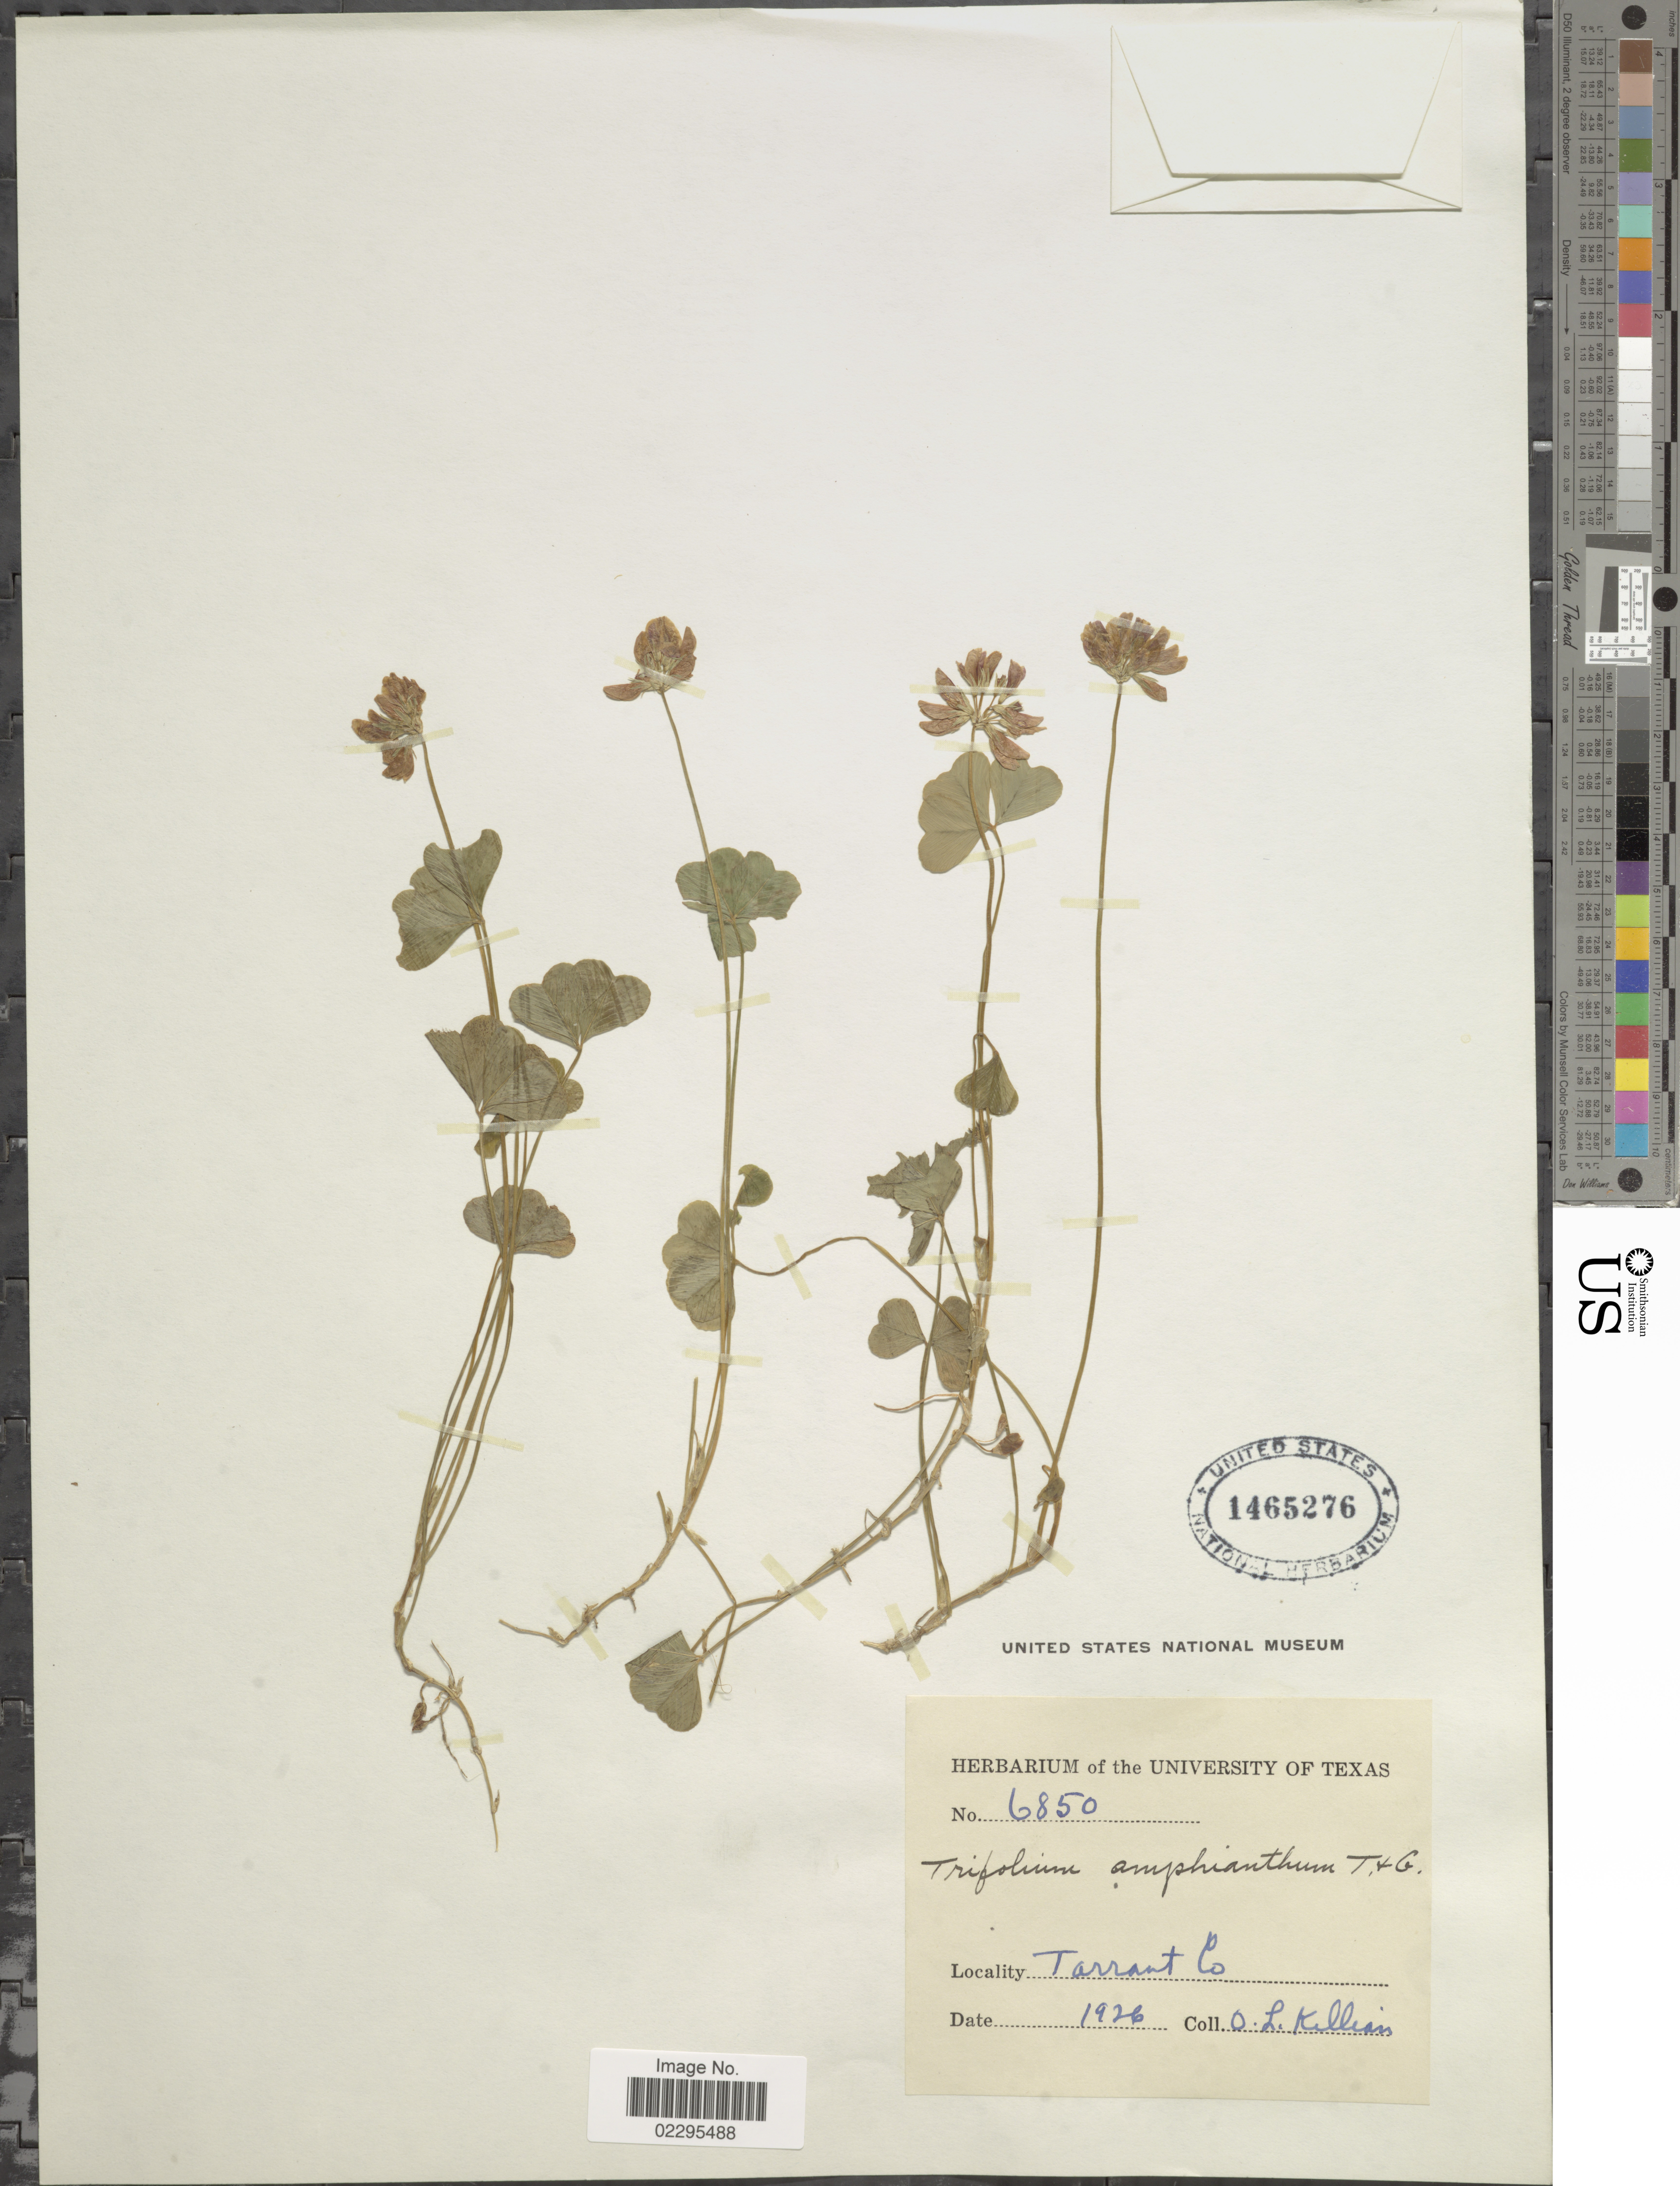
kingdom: Plantae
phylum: Tracheophyta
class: Magnoliopsida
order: Fabales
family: Fabaceae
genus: Trifolium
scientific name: Trifolium amphianthum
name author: Torr. & A. Gray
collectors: O. Killian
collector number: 6850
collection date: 1926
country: United States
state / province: Texas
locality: Tarrant Co.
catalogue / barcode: US 1465276